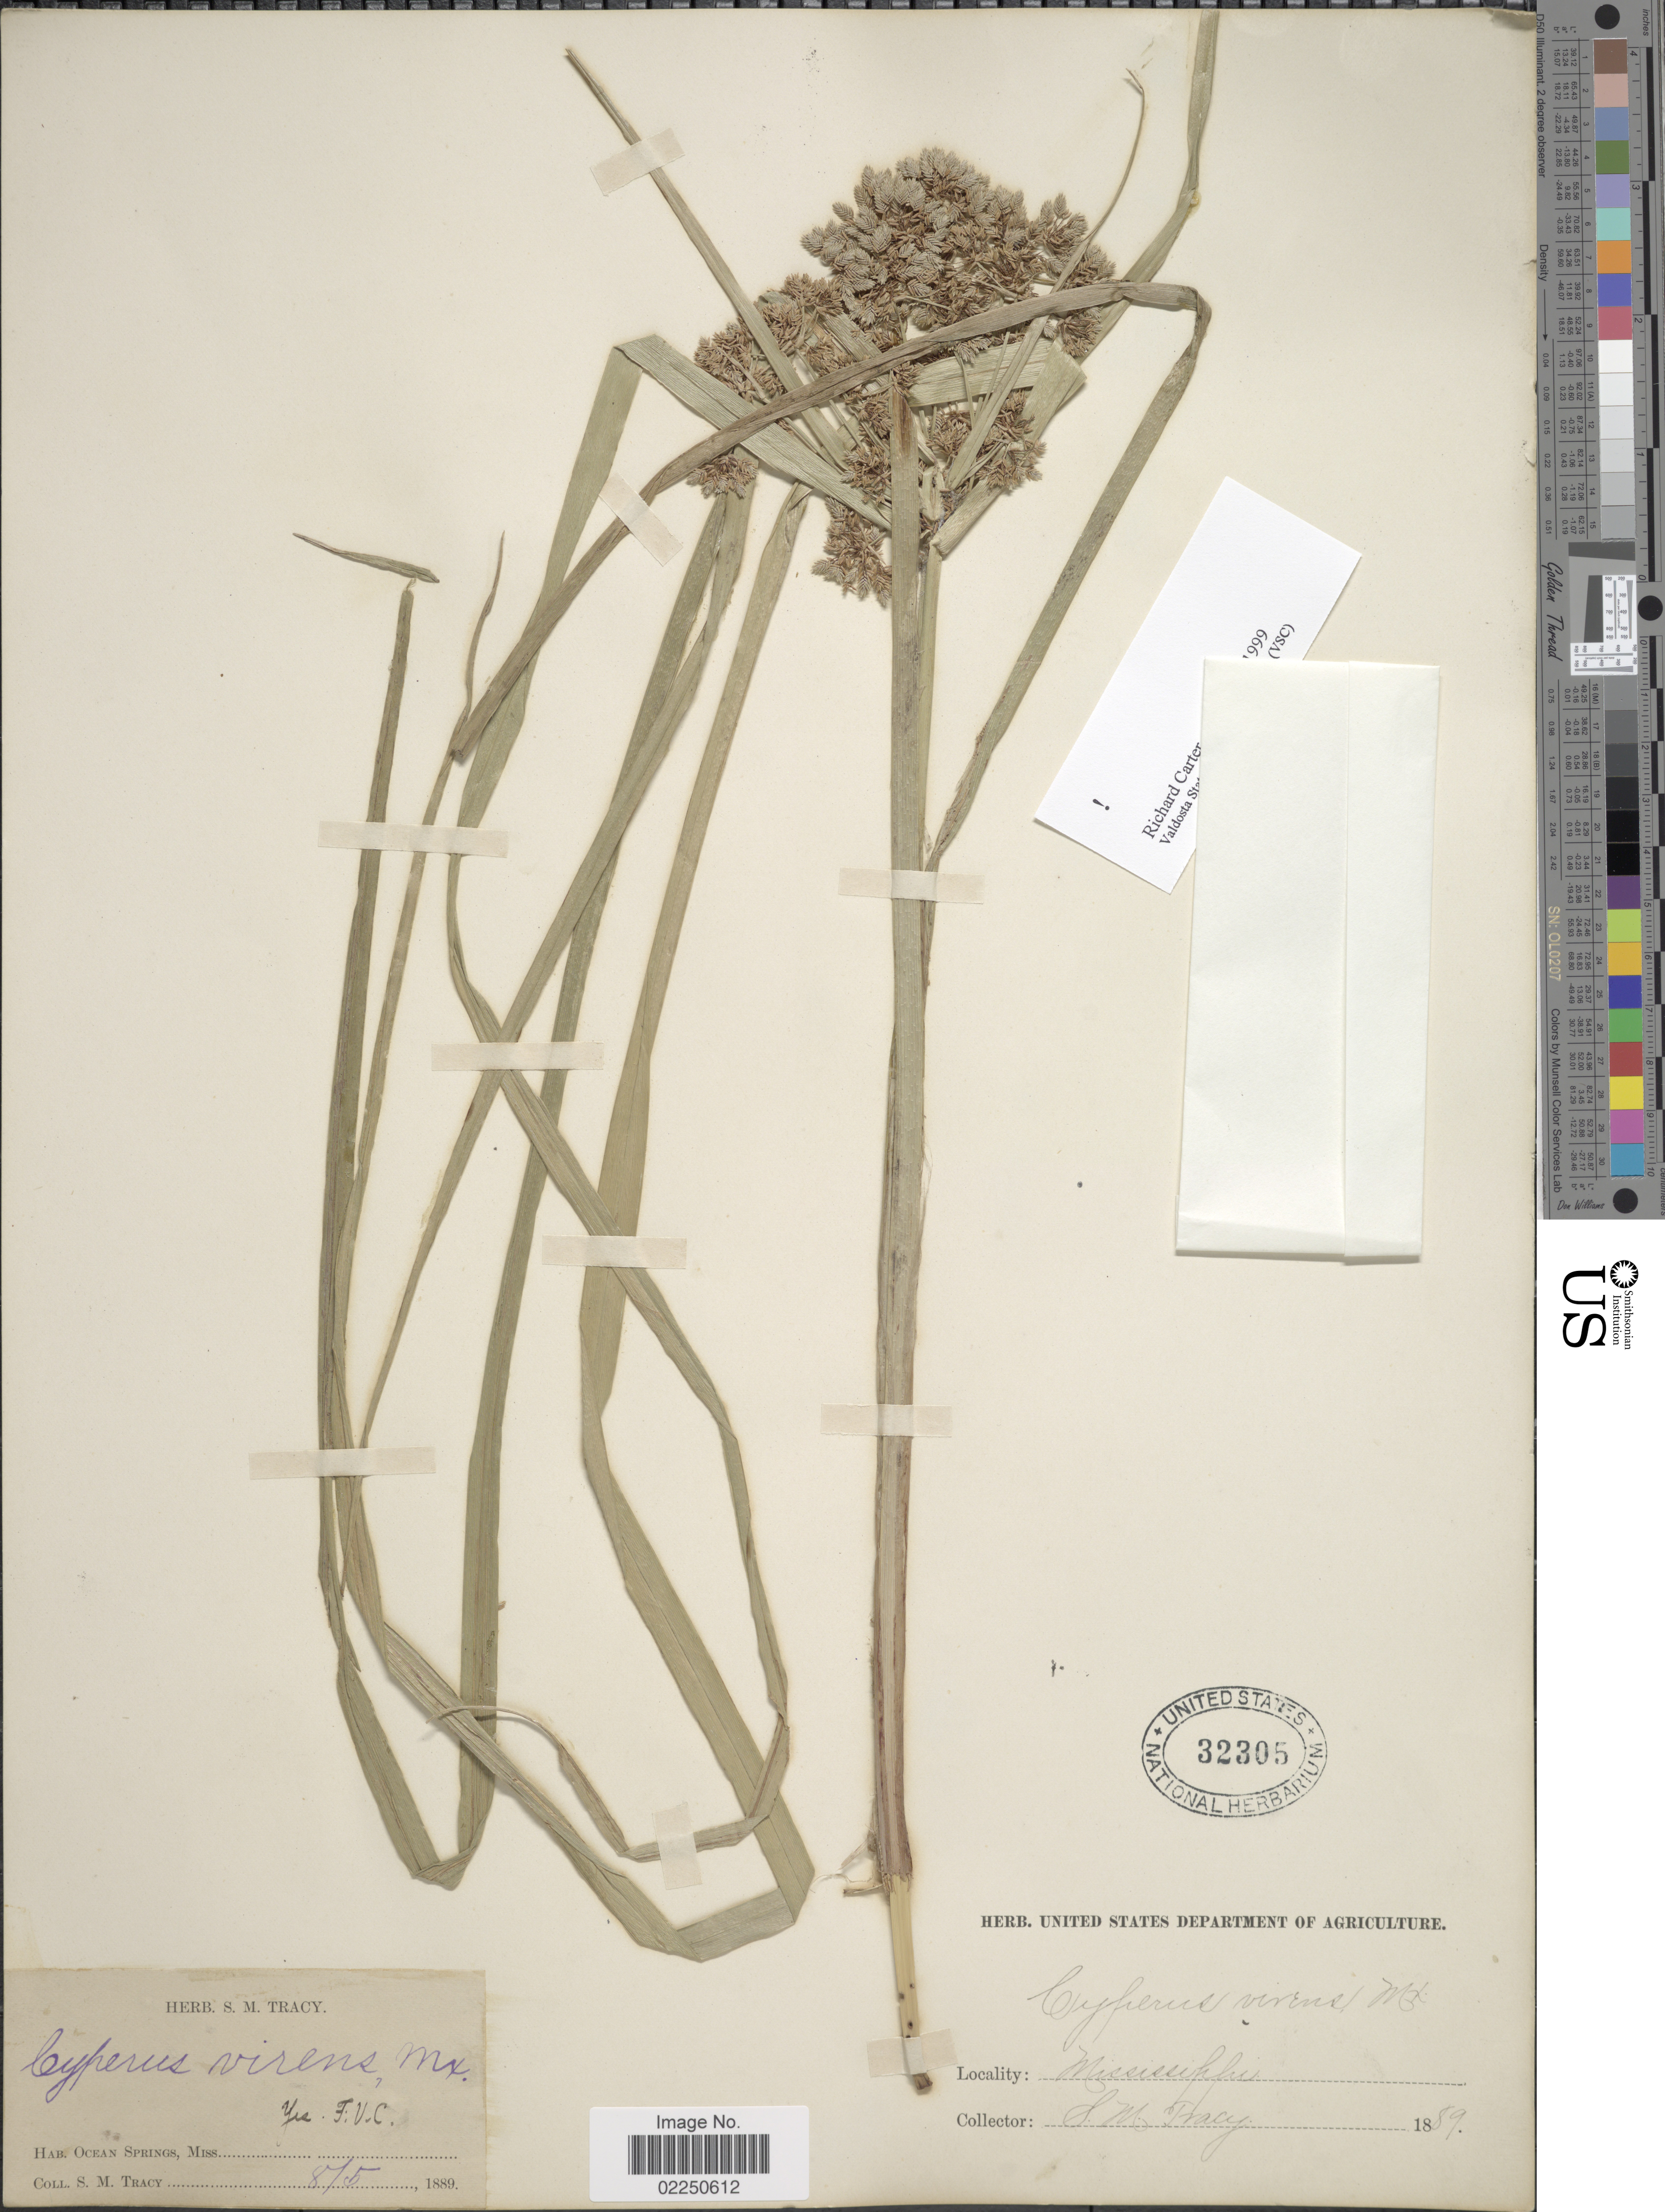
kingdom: Plantae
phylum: Tracheophyta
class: Liliopsida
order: Poales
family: Cyperaceae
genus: Cyperus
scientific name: Cyperus virens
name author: Michx.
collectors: S. M. Tracy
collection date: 1889-08-05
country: United States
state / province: Mississippi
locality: Ocean Springs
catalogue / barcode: US 32305